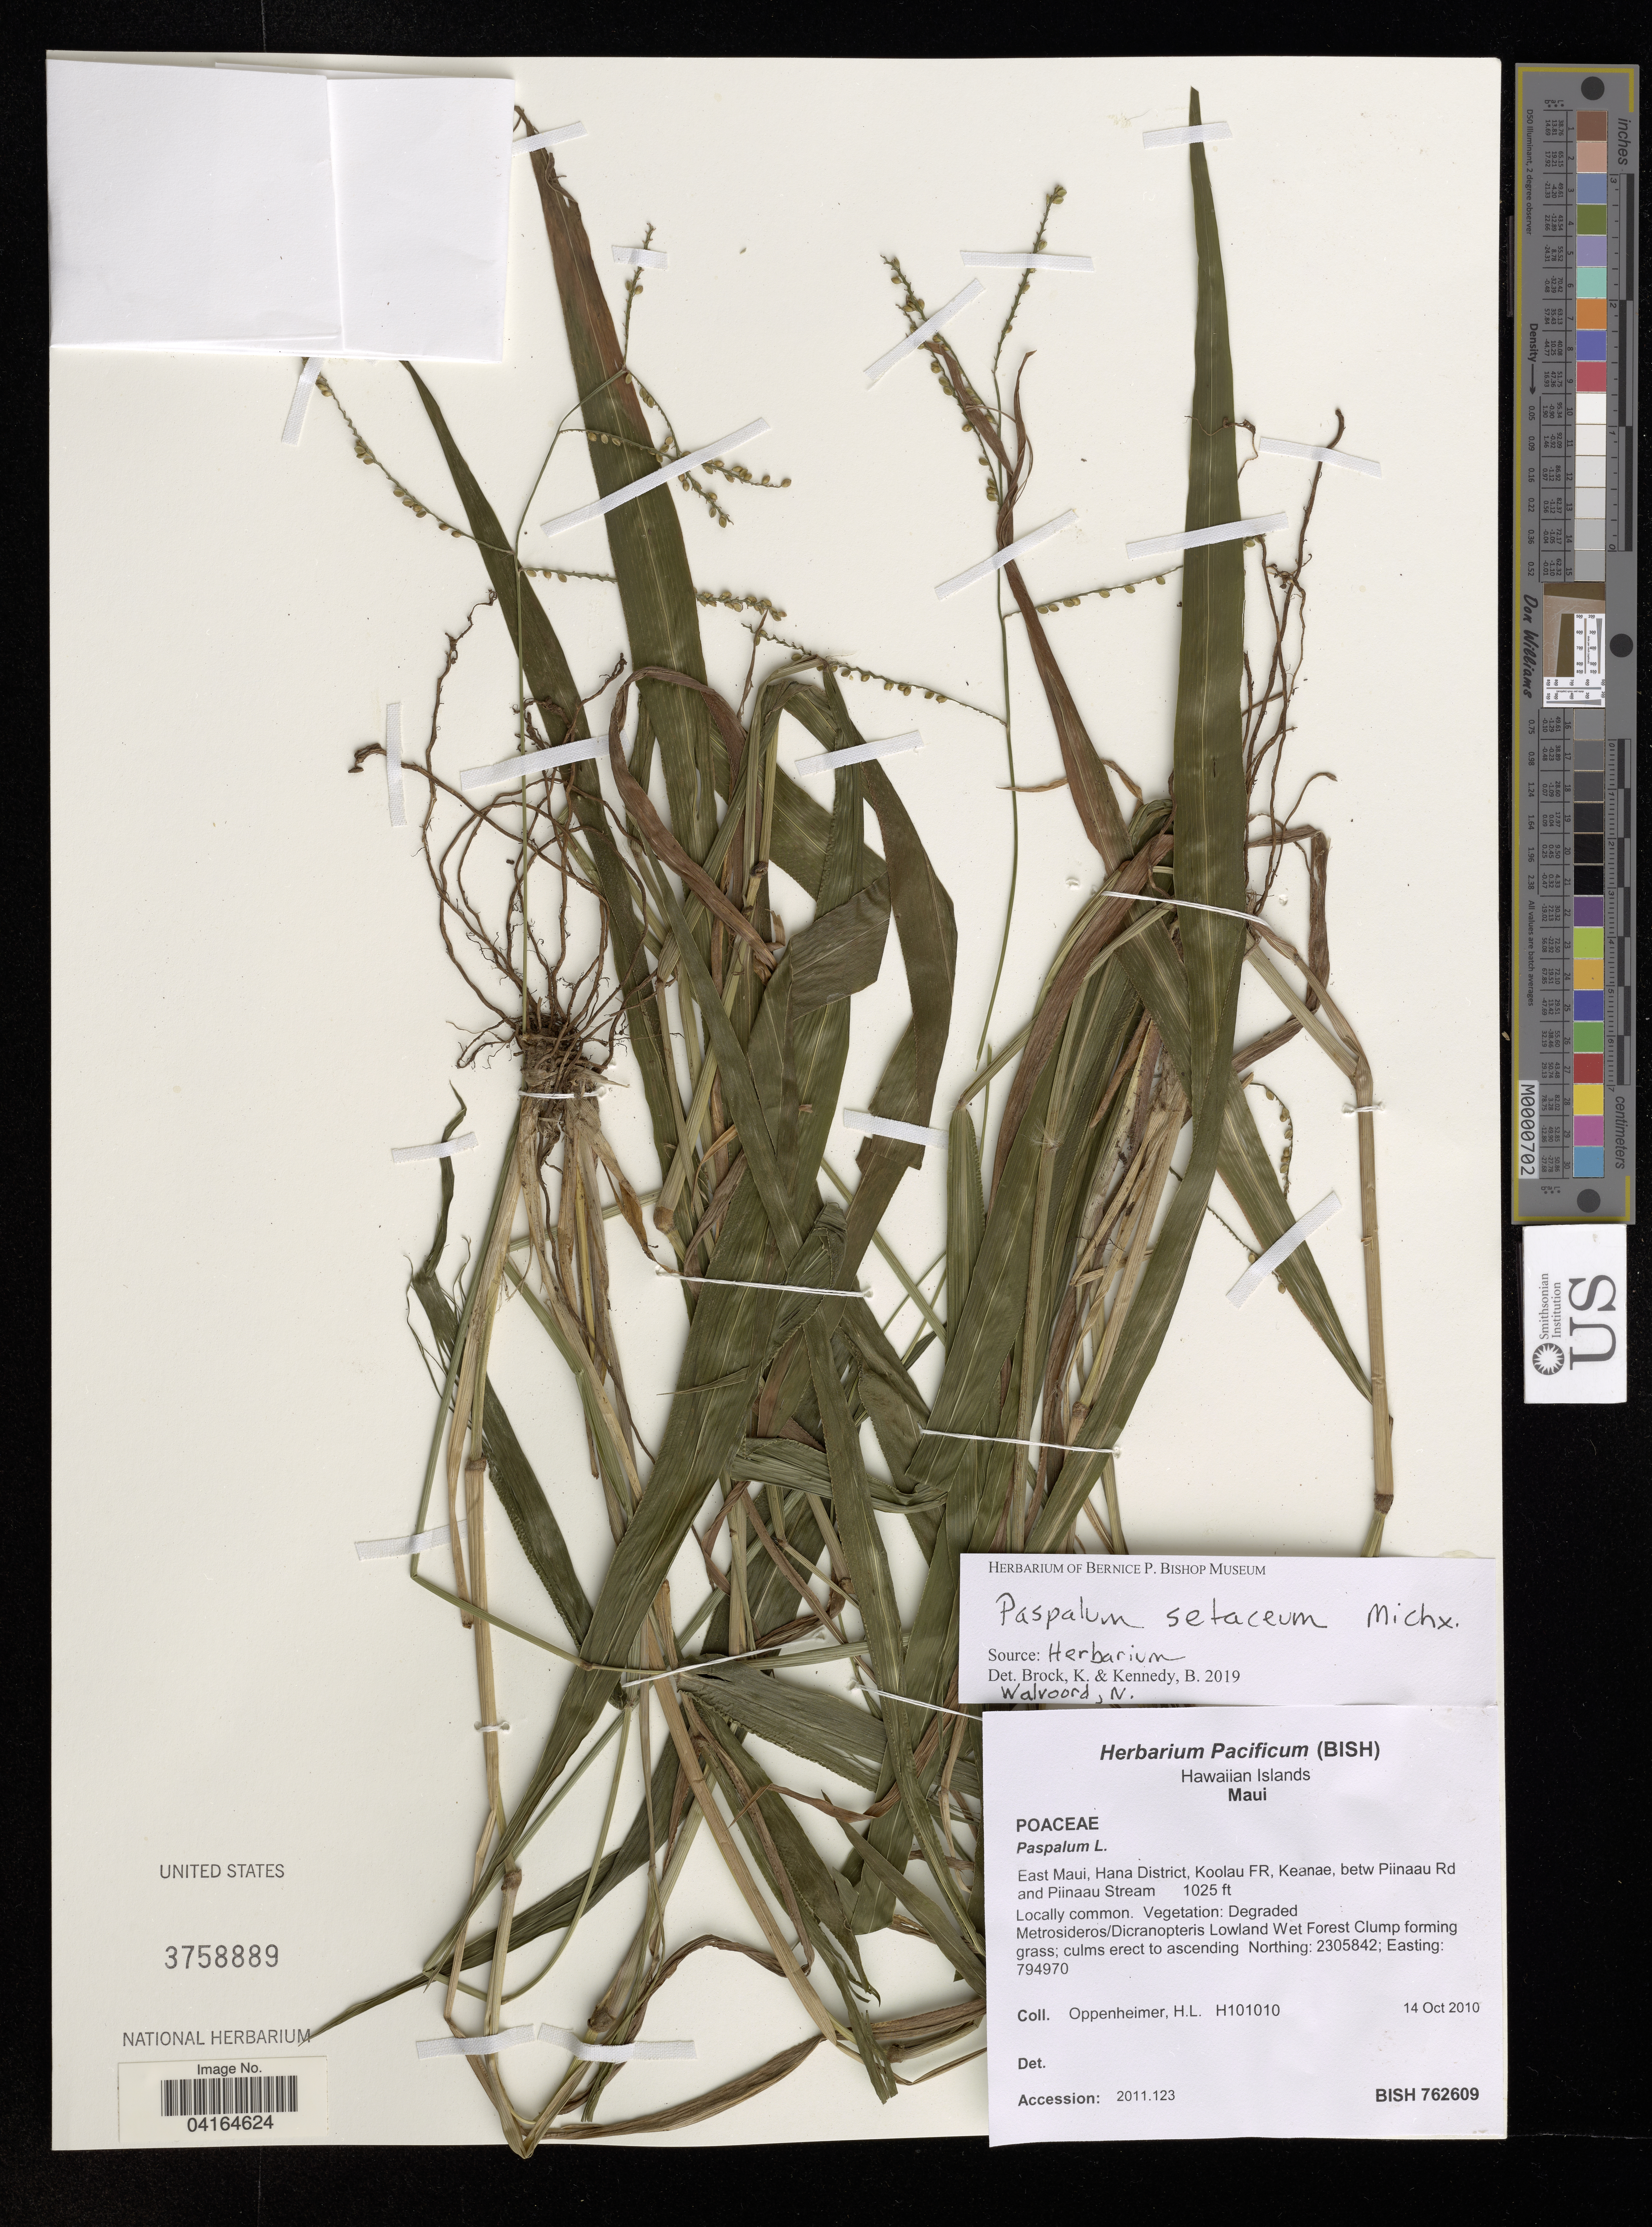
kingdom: Plantae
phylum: Tracheophyta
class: Liliopsida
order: Poales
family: Poaceae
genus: Paspalum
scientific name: Paspalum setaceum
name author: Michx.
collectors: H. L. Oppenheimer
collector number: H101010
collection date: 2010-10-14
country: United States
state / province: Hawaii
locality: Hawaiian Islands. Maui. East Maui, Hana District, Koolau FR, Keanae, betw Piinaau Rd and Piinaau Stream.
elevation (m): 312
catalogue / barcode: US 3758889